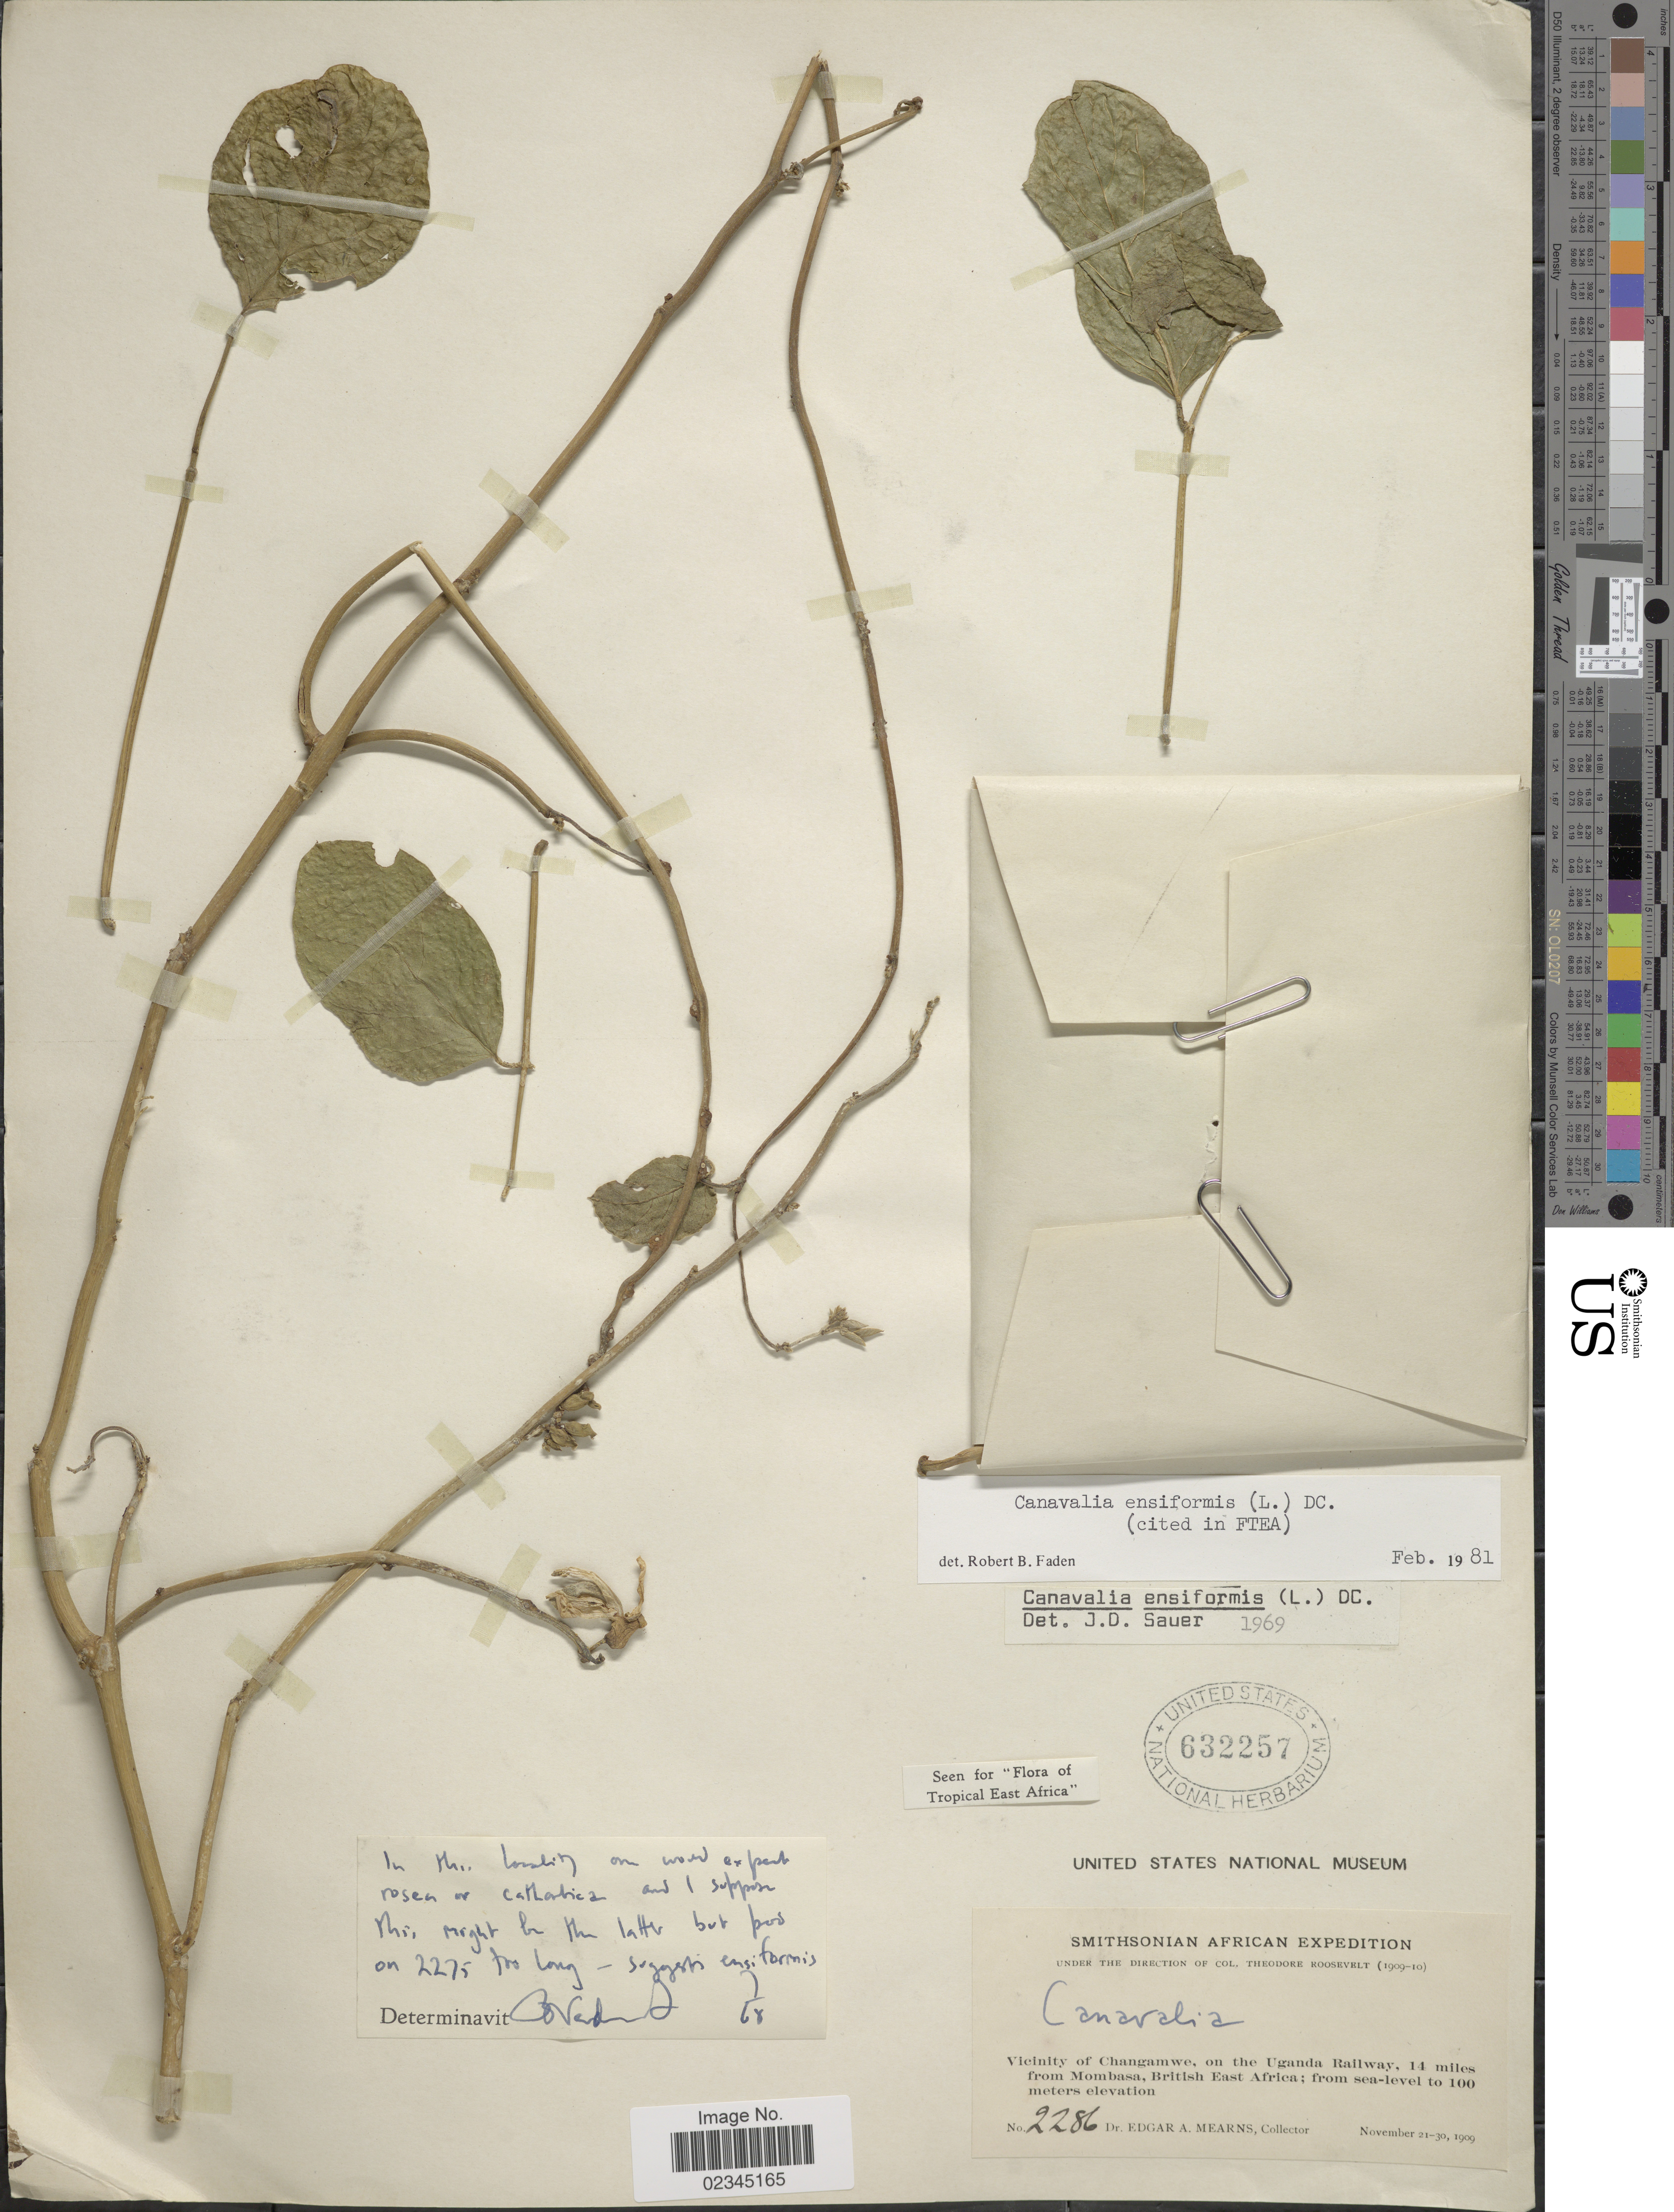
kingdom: Plantae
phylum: Tracheophyta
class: Magnoliopsida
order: Fabales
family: Fabaceae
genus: Canavalia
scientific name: Canavalia ensiformis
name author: (L.) DC.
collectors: E. A. Mearns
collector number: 2286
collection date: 1909-11-21/1909-11-30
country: Kenya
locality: Vicinity of Changamwe, on the Uganda Railway, 14 miles from Mombasa, British East Africa.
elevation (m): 100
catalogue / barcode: US 632257